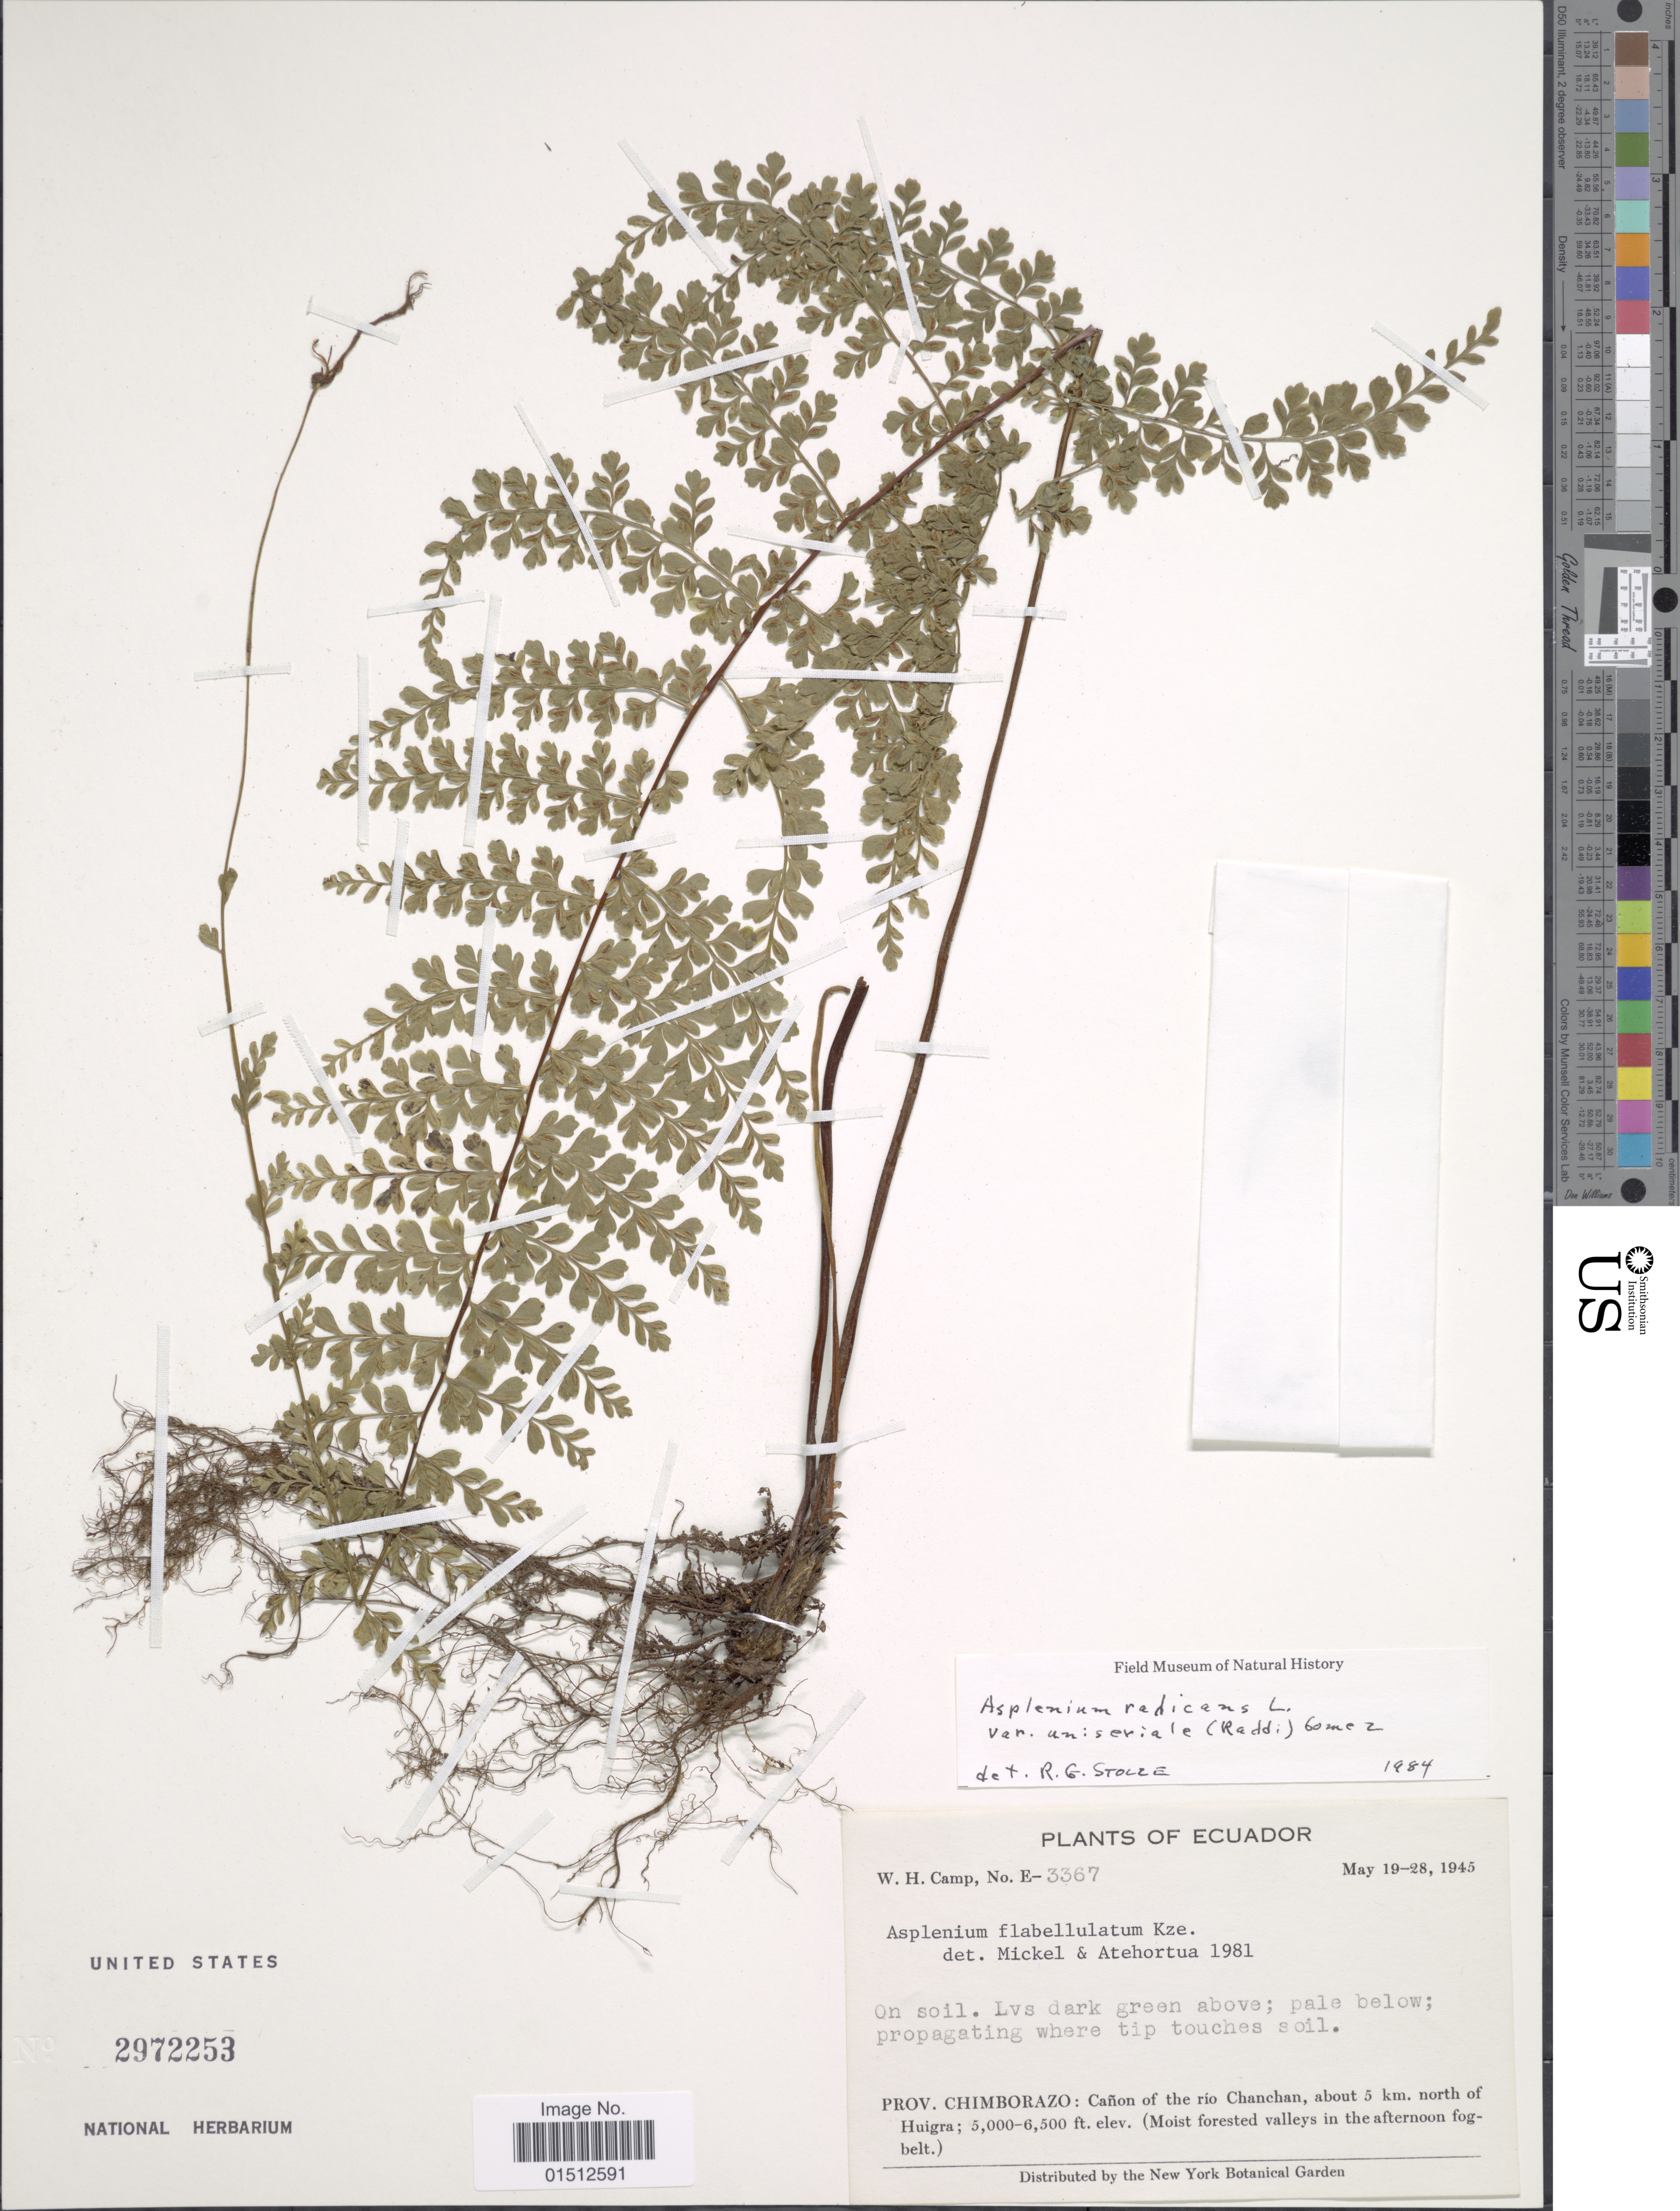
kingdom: Plantae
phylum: Tracheophyta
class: Polypodiopsida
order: Polypodiales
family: Aspleniaceae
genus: Asplenium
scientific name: Asplenium radicans var. uniserale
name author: (Raddi) L.D. Gómez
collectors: W. H. Camp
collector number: E-3367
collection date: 1945-05-19/1945-05-28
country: Ecuador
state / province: Chimborazo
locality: Ecuador Prov. Chimborazo: Canon of the Chanchan, about 5 km. north of Huigra.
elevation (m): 1524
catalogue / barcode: US 2972253